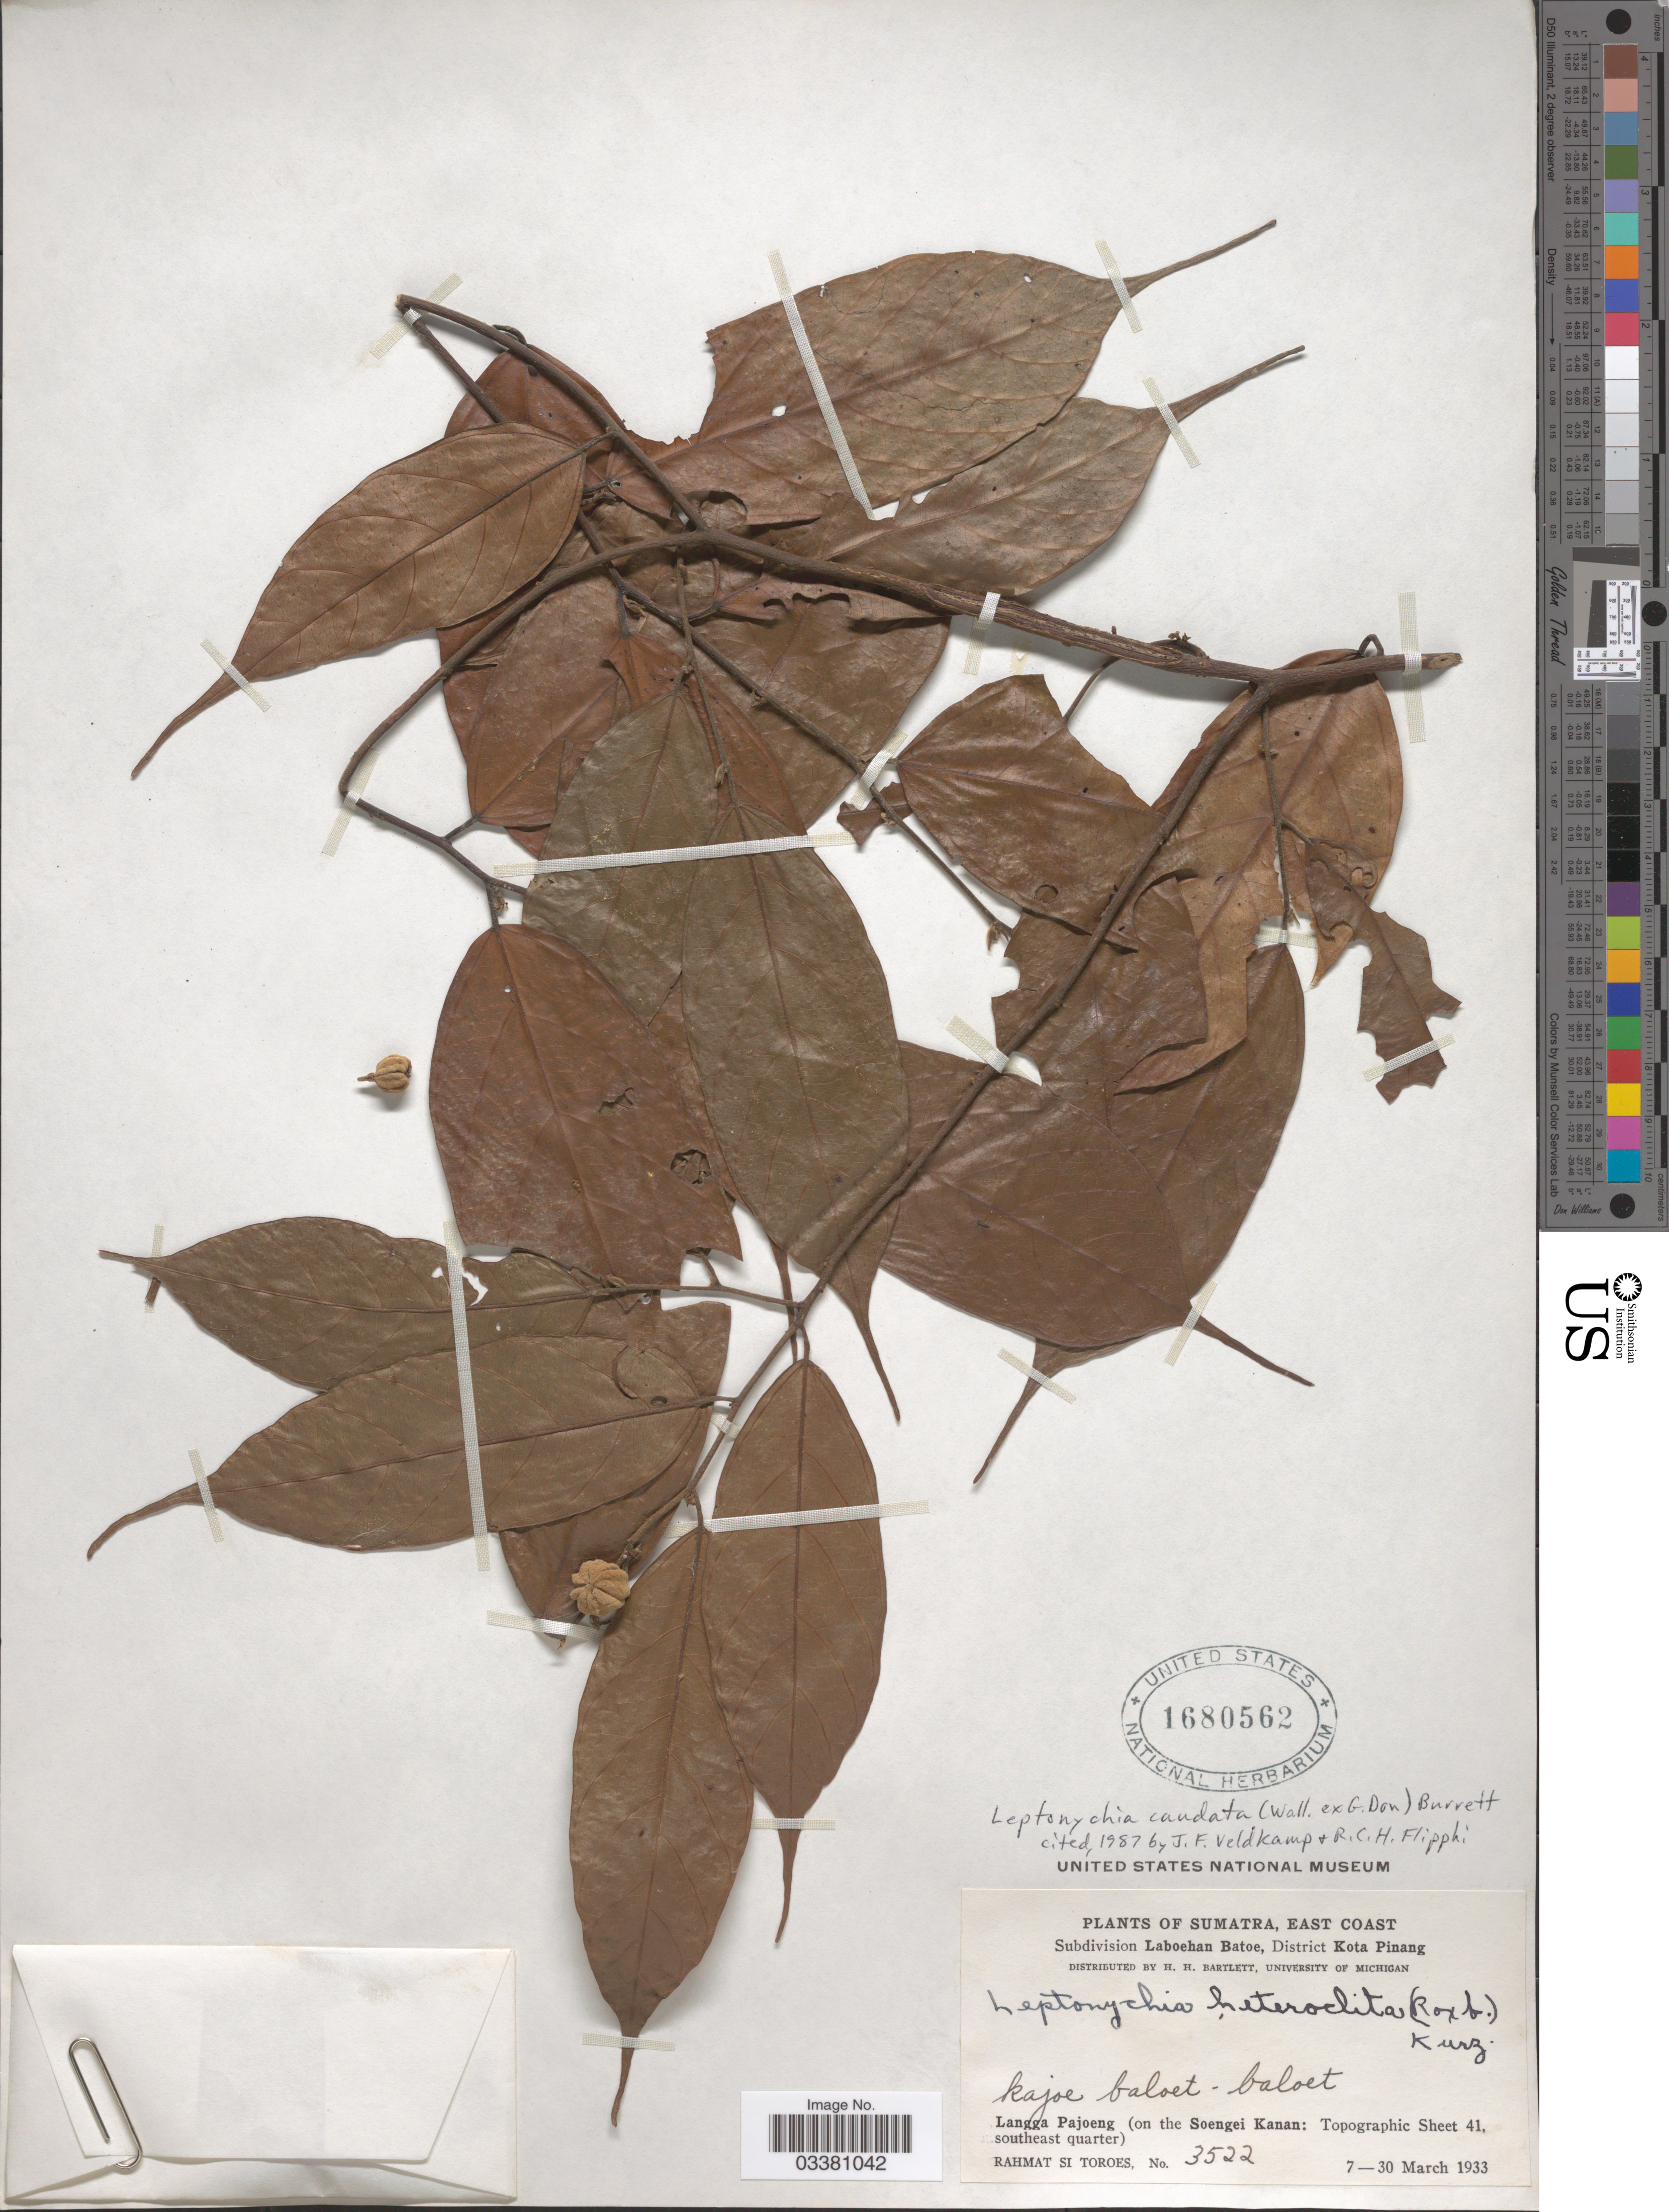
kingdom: Plantae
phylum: Tracheophyta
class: Magnoliopsida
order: Malvales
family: Malvaceae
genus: Leptonychia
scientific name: Leptonychia caudata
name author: Burret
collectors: Rahmat Si Boeea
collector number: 3522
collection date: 1933-03-07/1933-03-30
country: Indonesia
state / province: Sumatra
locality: East Coast. Subdivision Laboehan Batoe, District Kota Pinang. Langga Pajoeng (on the Soengei Kanan: Topgraphic Sheet 41, southeast quarter).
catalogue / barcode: US 1680562